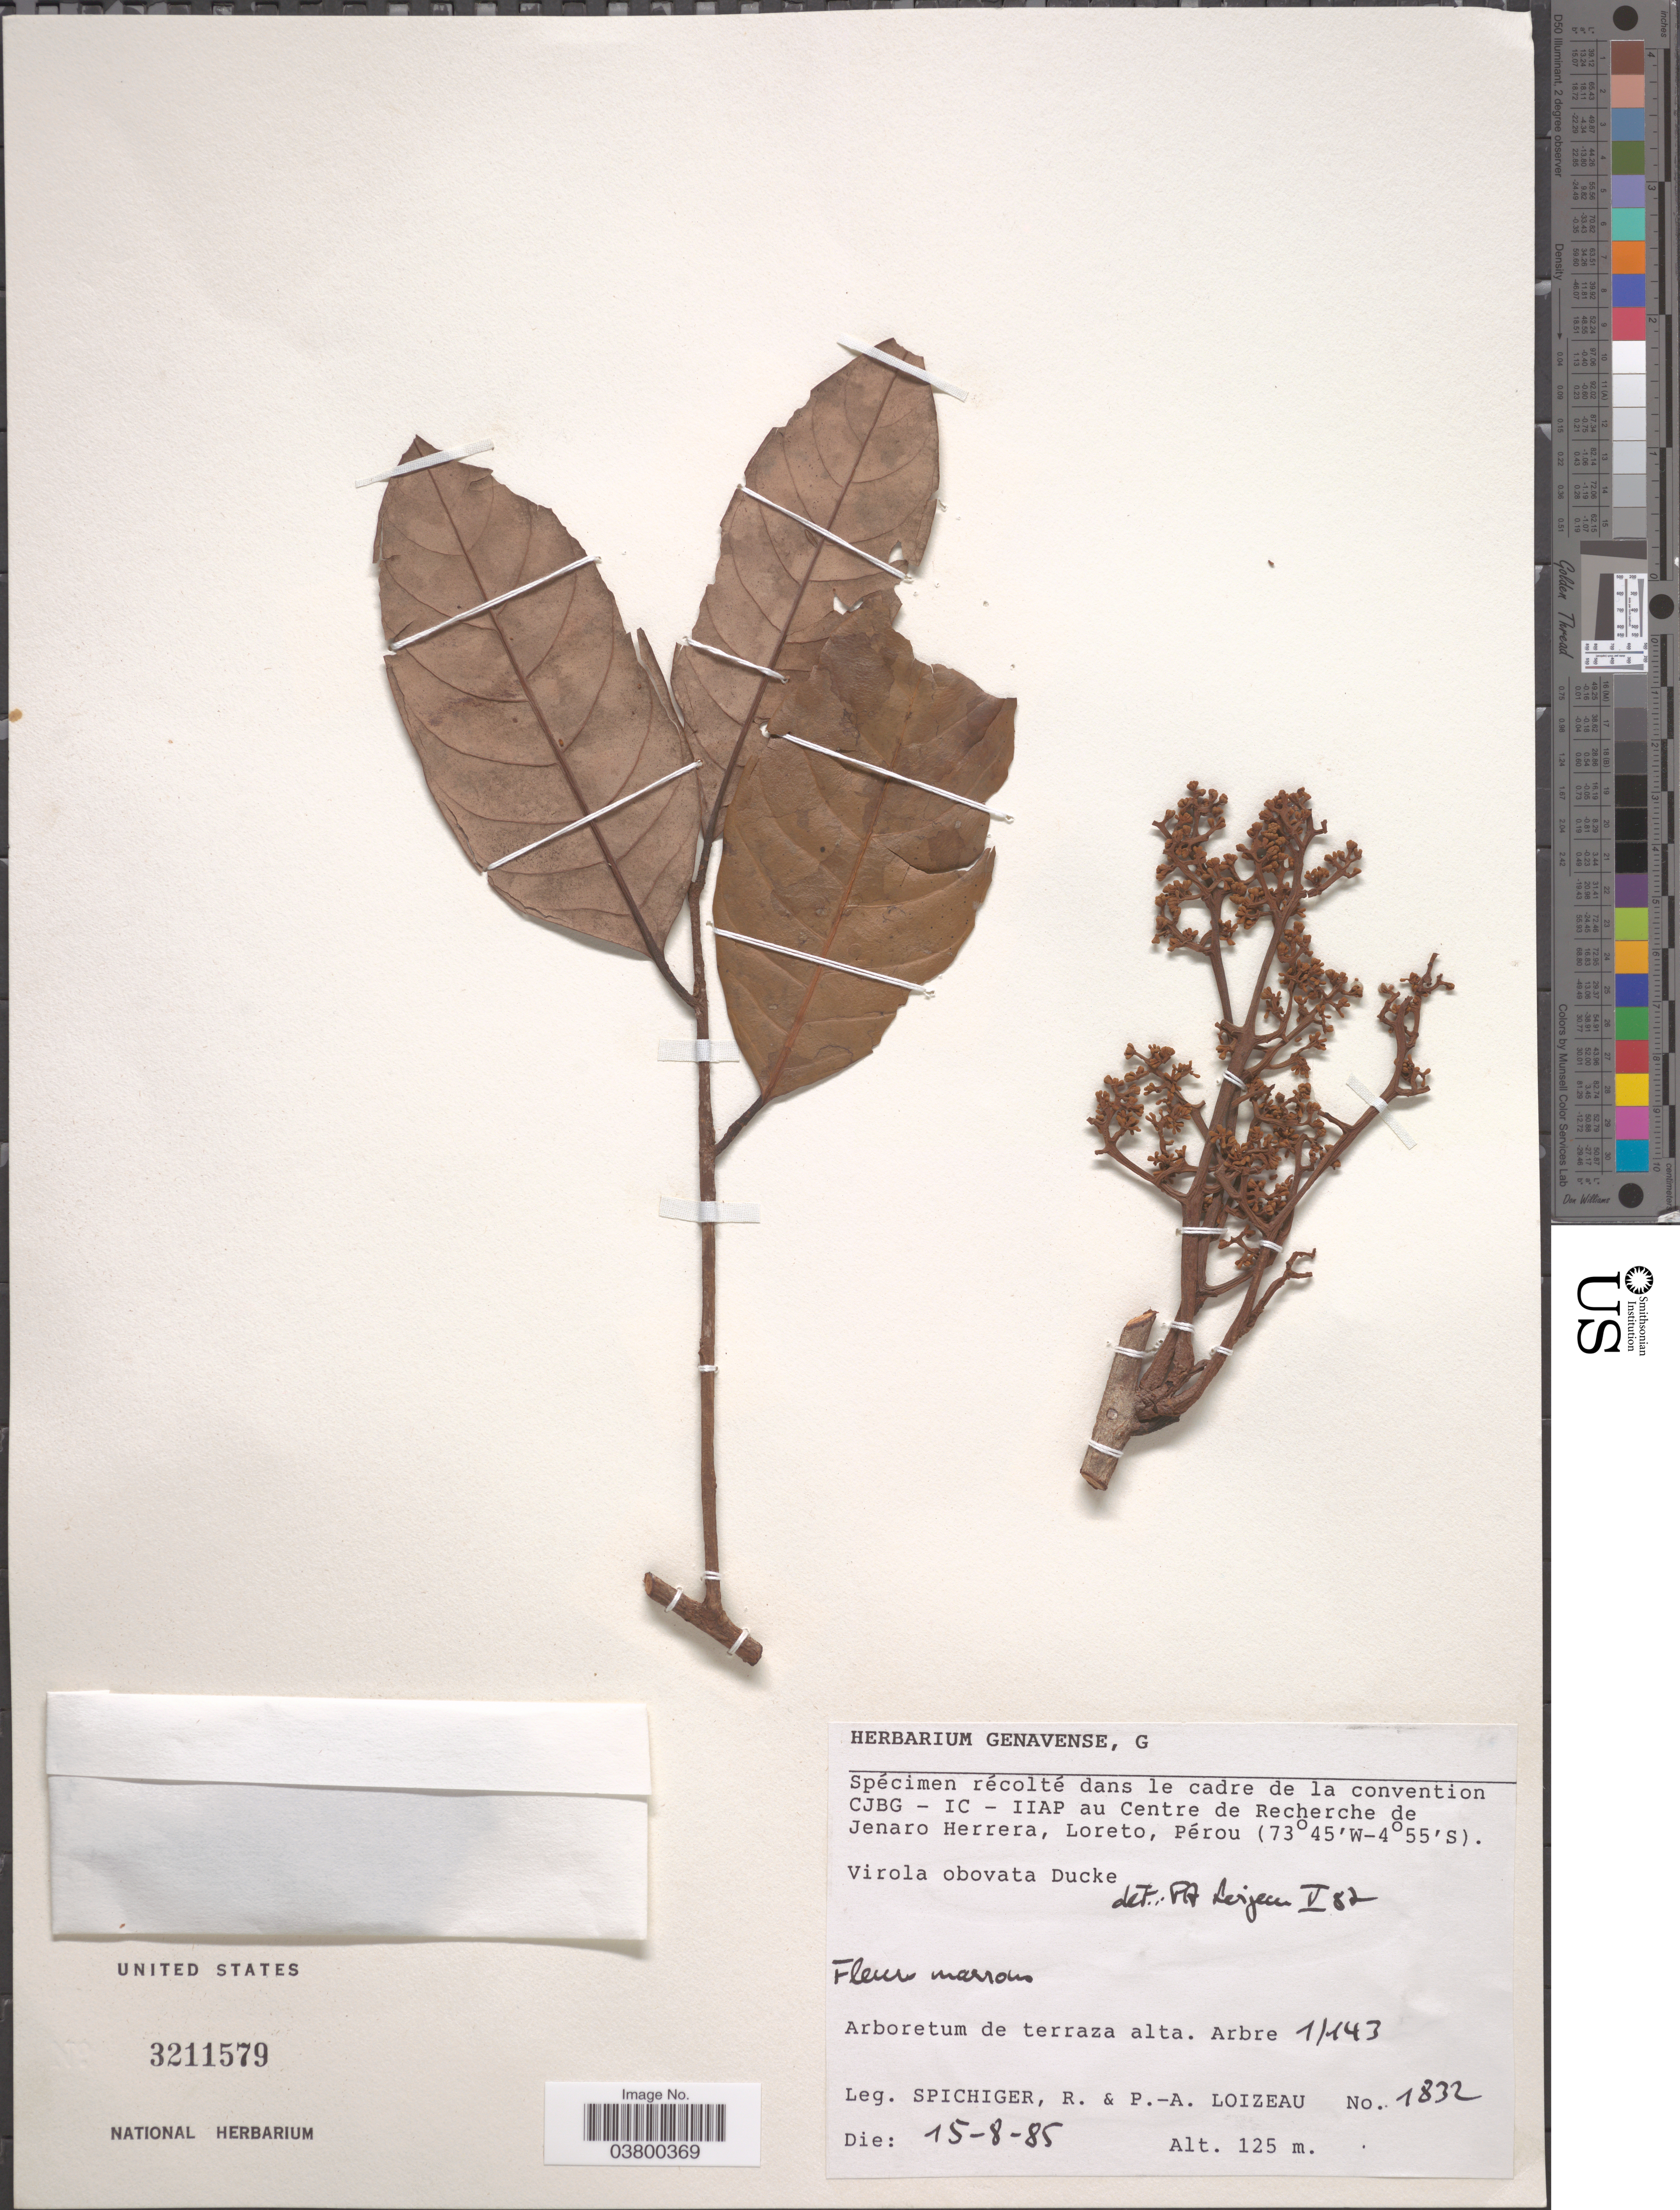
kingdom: Plantae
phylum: Tracheophyta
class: Magnoliopsida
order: Magnoliales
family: Myristicaceae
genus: Virola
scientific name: Virola obovata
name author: Ducke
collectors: R. Spichiger & P. Loizeau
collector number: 1832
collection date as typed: Transcribed d/m/y: 15/8/85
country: Peru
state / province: Loreto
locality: Centre de Recherche de Jenaro Herrera, Loreto, Pérou. Arboretum de terraza alta - Arbre 1/143.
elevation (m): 125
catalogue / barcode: US 3211579